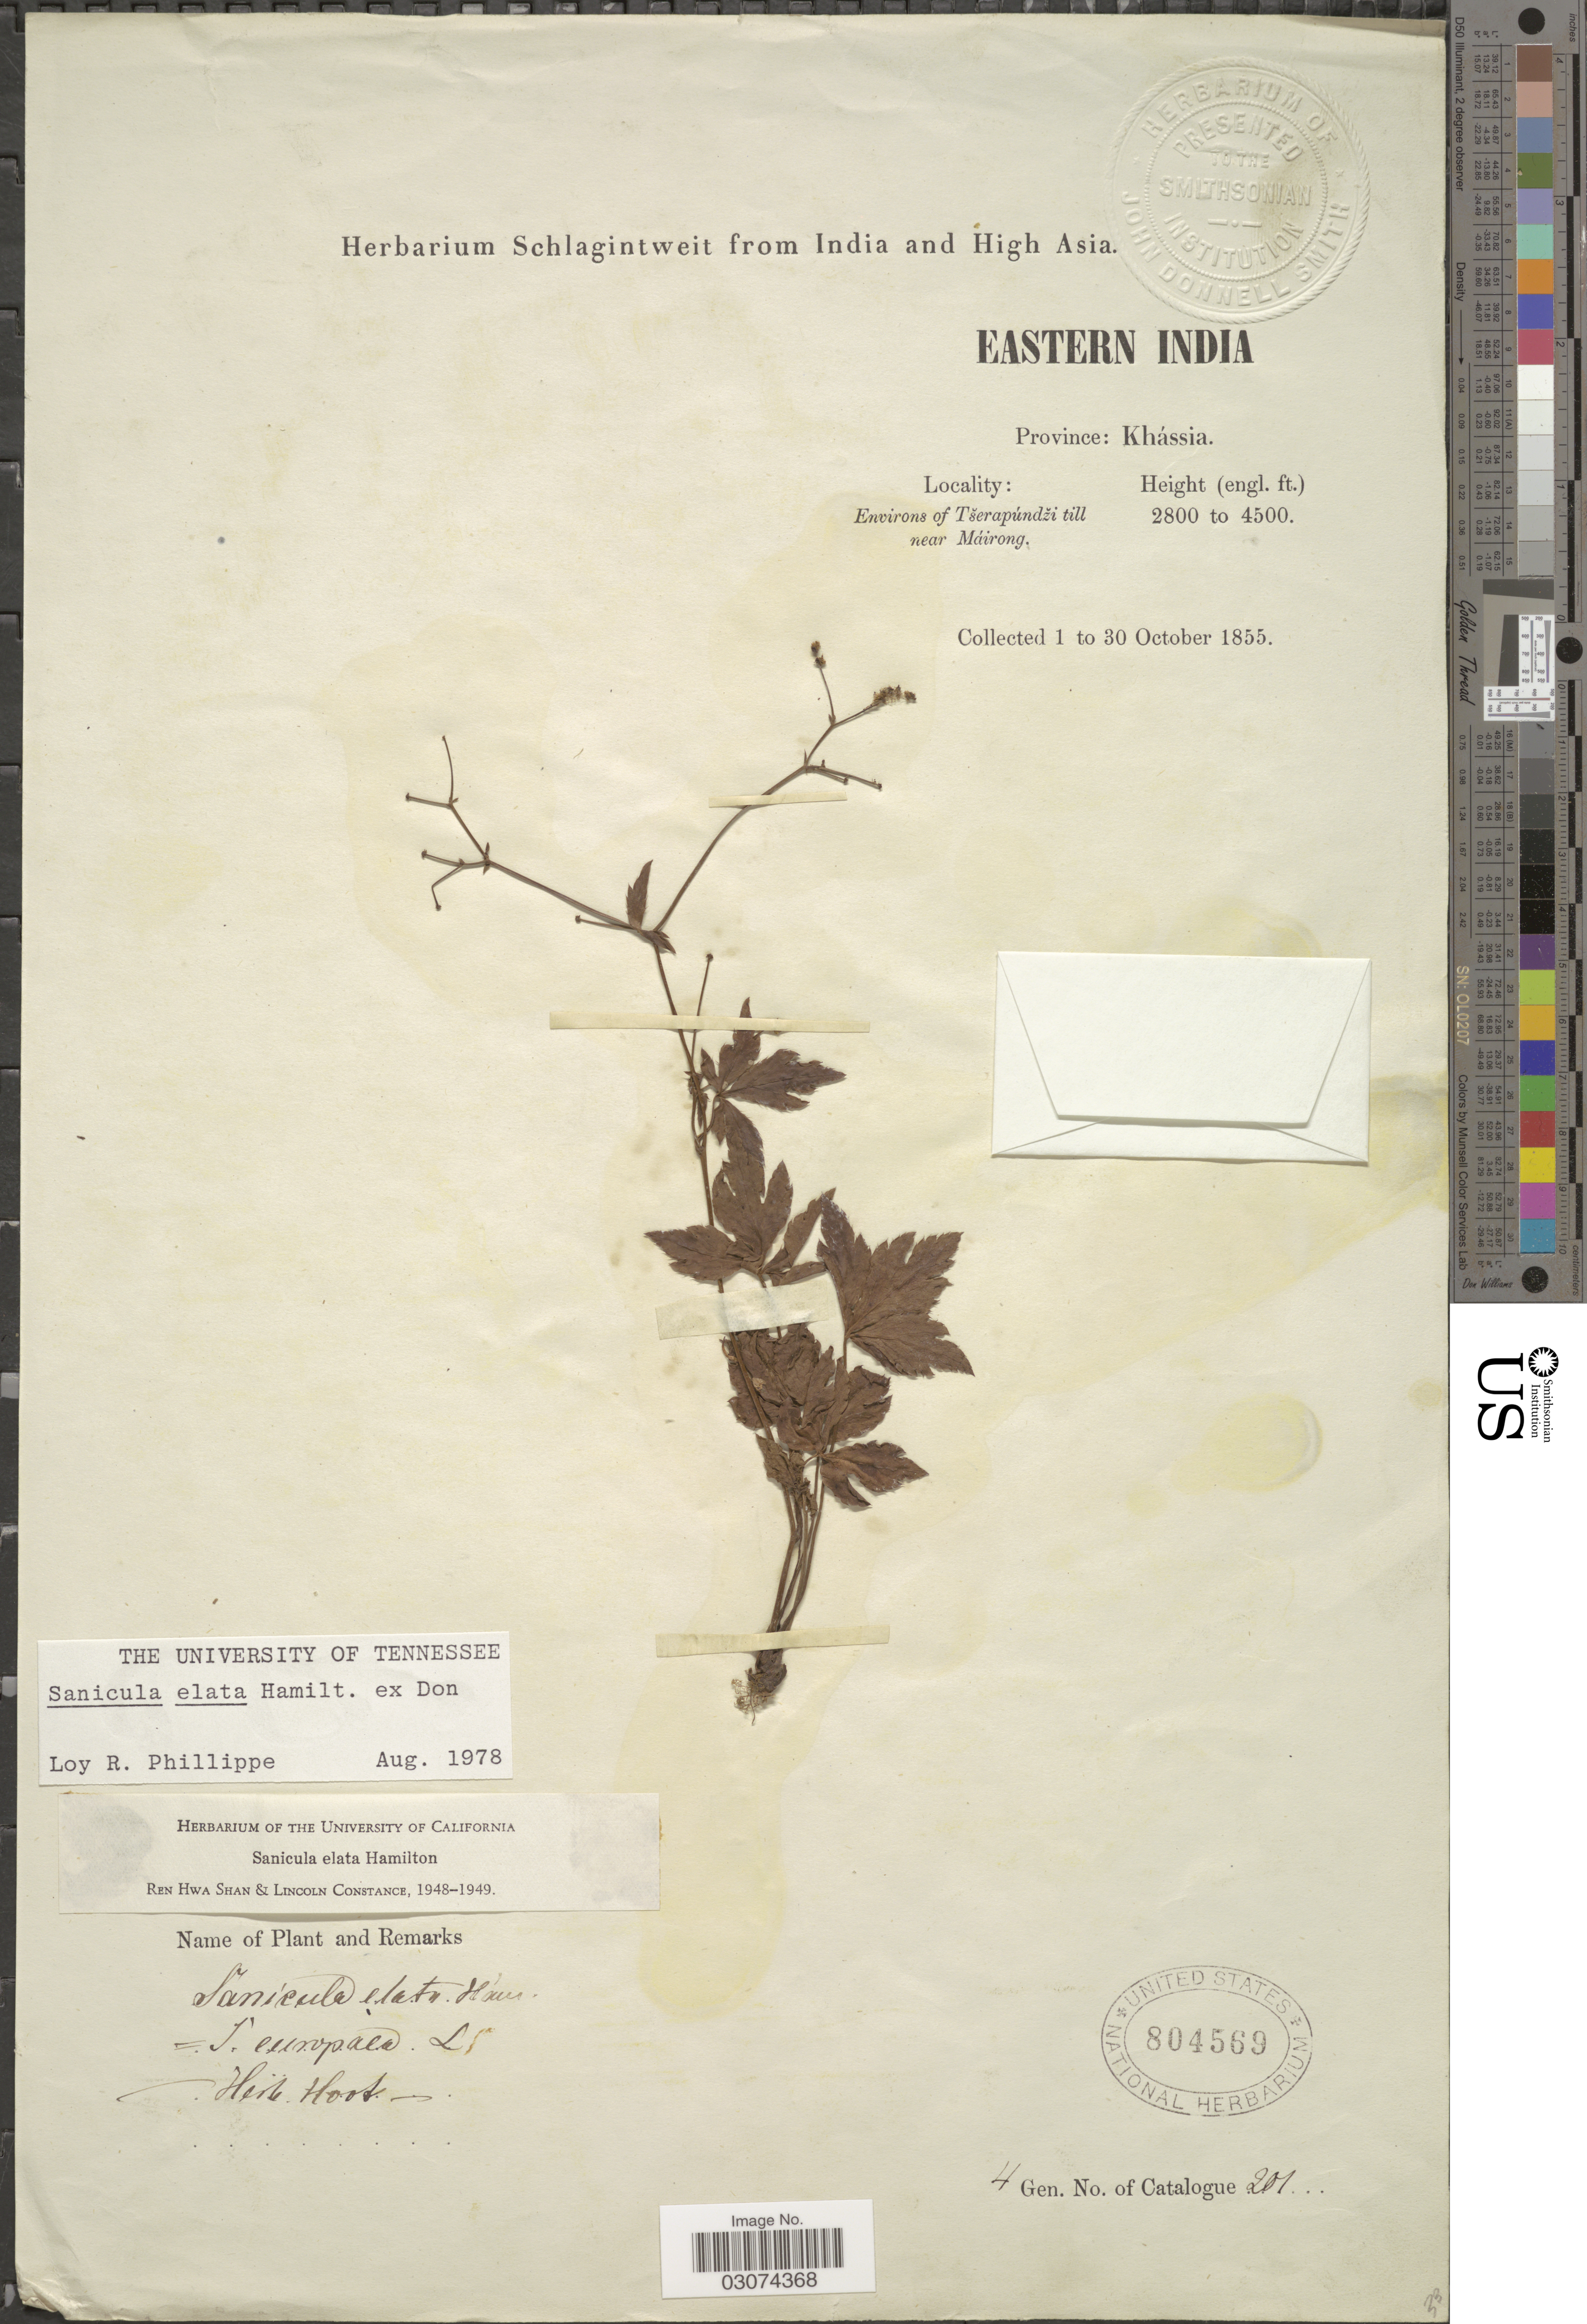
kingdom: Plantae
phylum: Tracheophyta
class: Magnoliopsida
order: Apiales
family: Apiaceae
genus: Sanicula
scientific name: Sanicula elata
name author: Buch.-Ham. ex D. Don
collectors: ex herb. Schlagintweit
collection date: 1855-10-01/1885-10-30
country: India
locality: Eastern India. Province: Khássia. Environs of Tserapúndzi till near Máirong.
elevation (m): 853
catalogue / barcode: US 804569